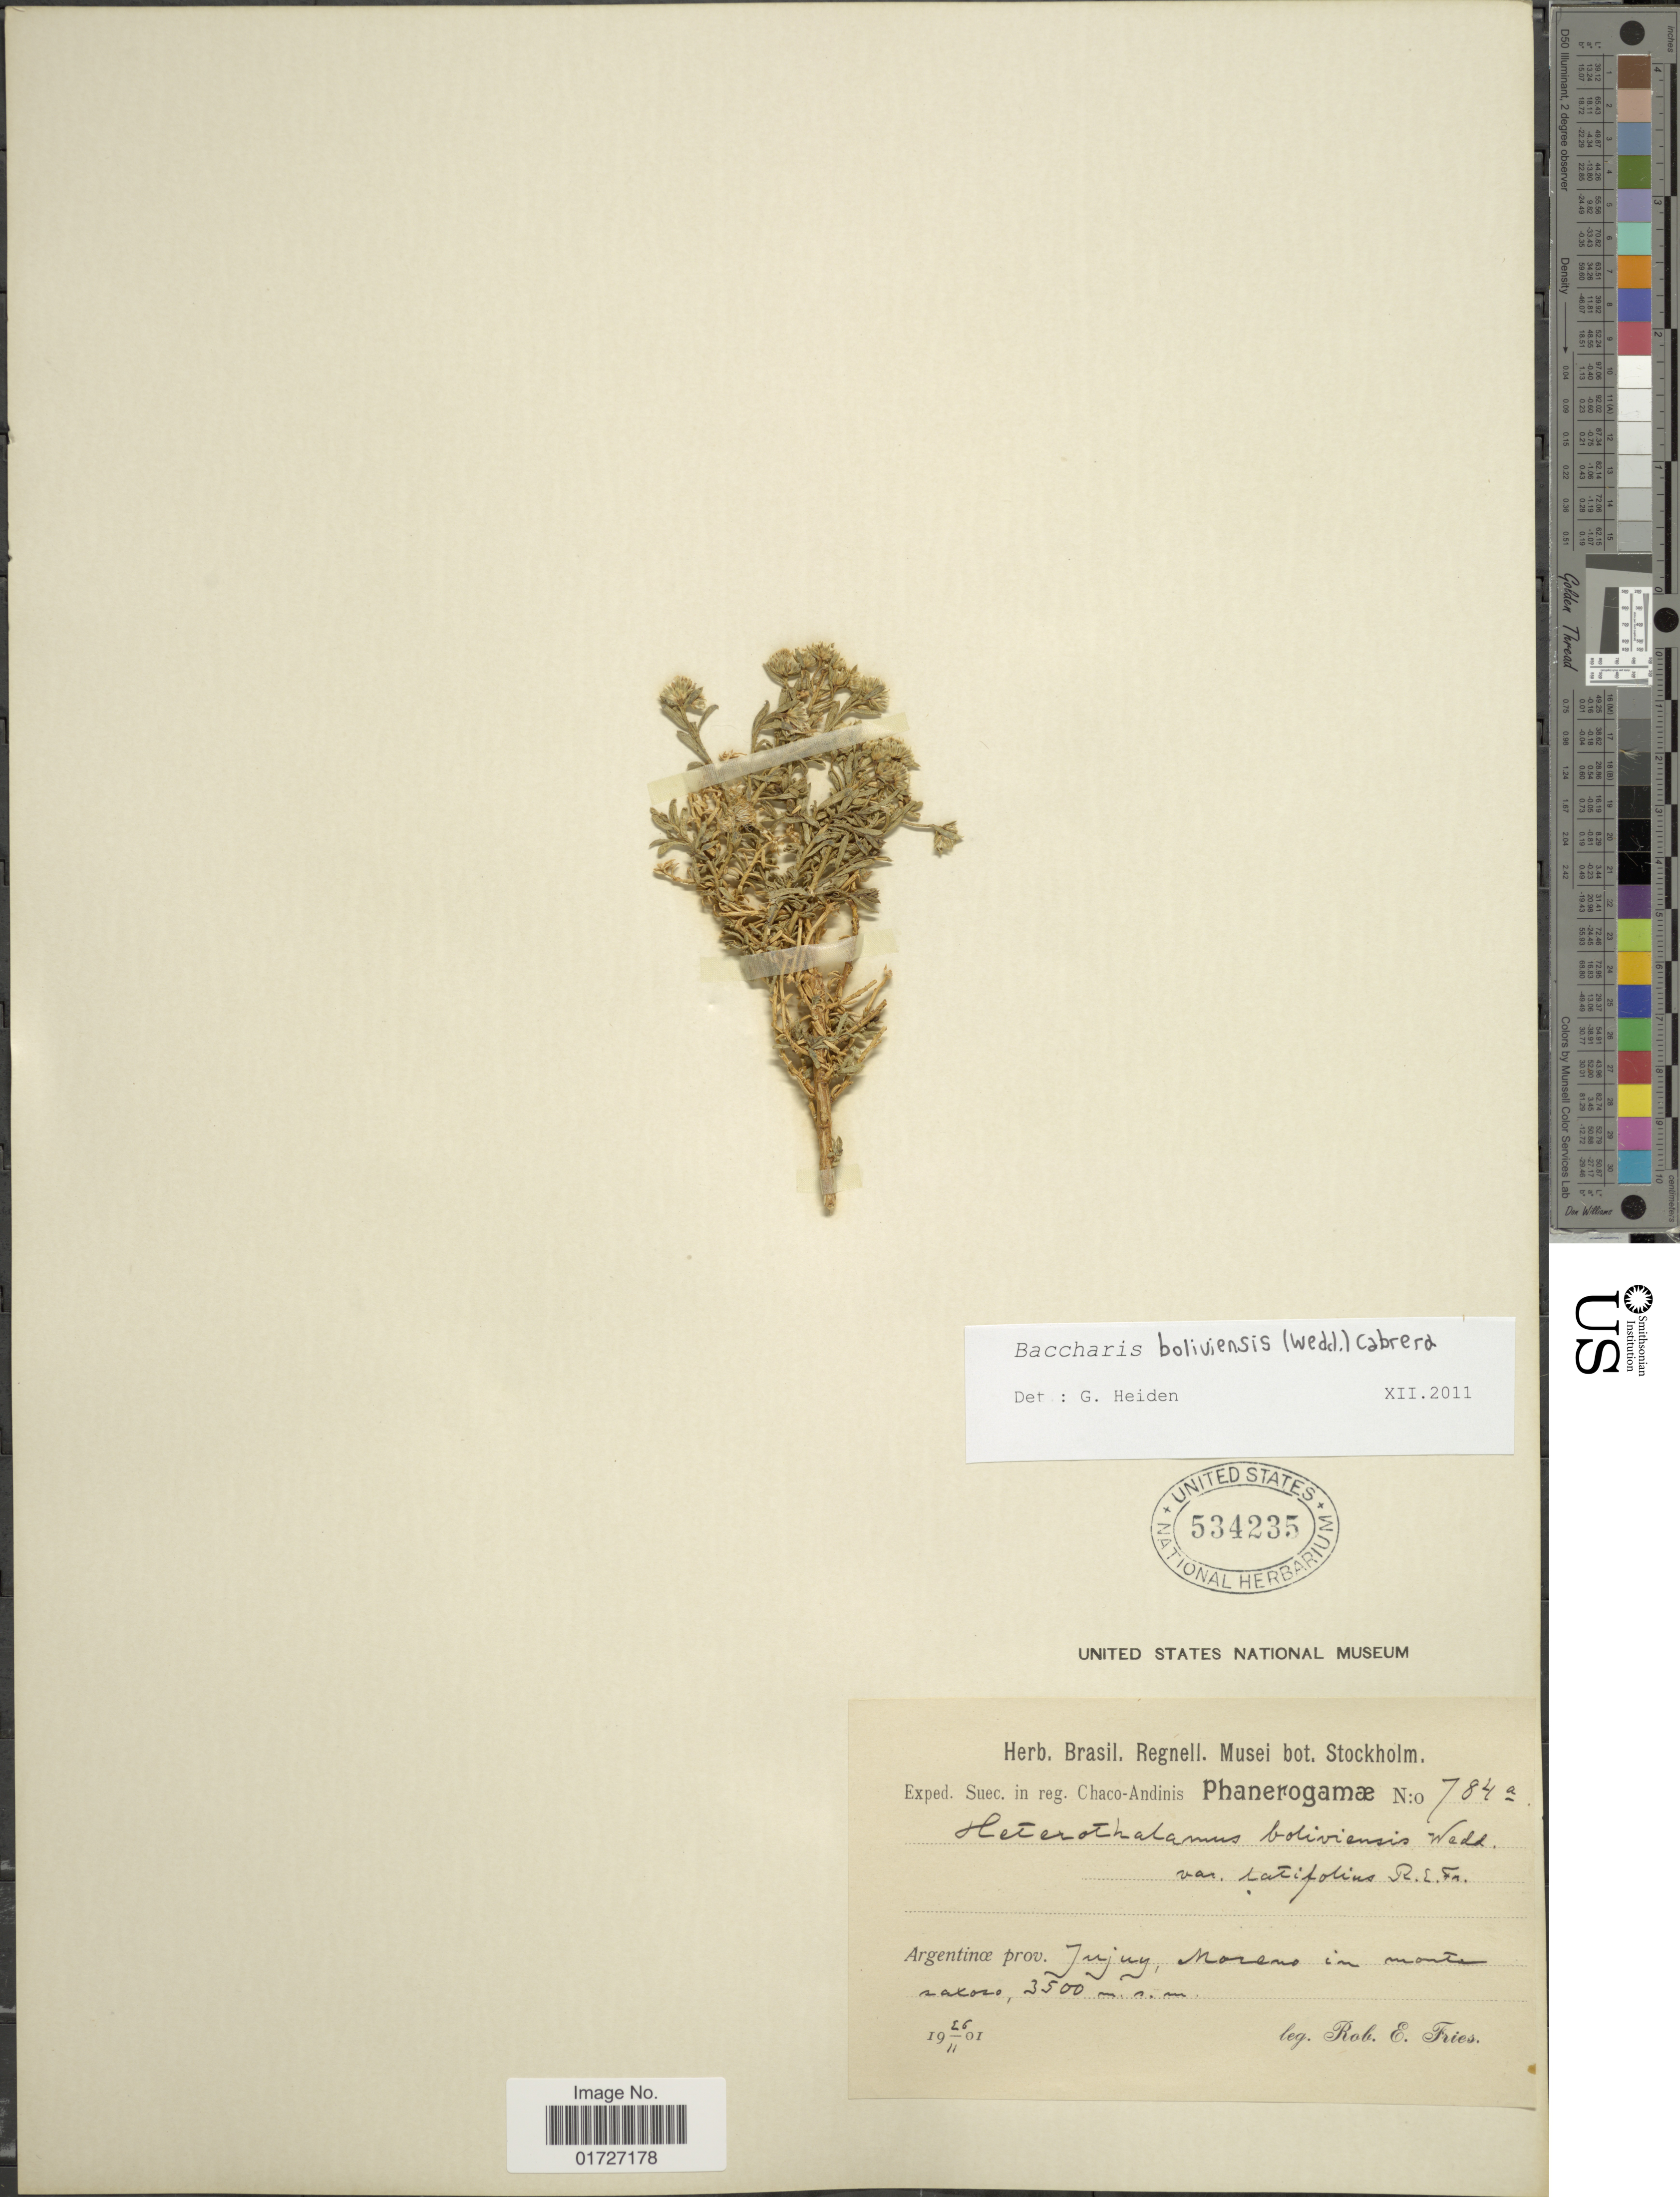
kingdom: Plantae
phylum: Tracheophyta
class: Magnoliopsida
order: Asterales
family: Asteraceae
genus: Baccharis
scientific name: Baccharis bolivensis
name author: (Wedd.) Cabrera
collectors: R. E. Fries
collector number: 784a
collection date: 1901-11-26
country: Argentina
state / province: Jujuy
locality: Moreno in monte Saxoso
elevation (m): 3500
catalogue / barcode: US 534235